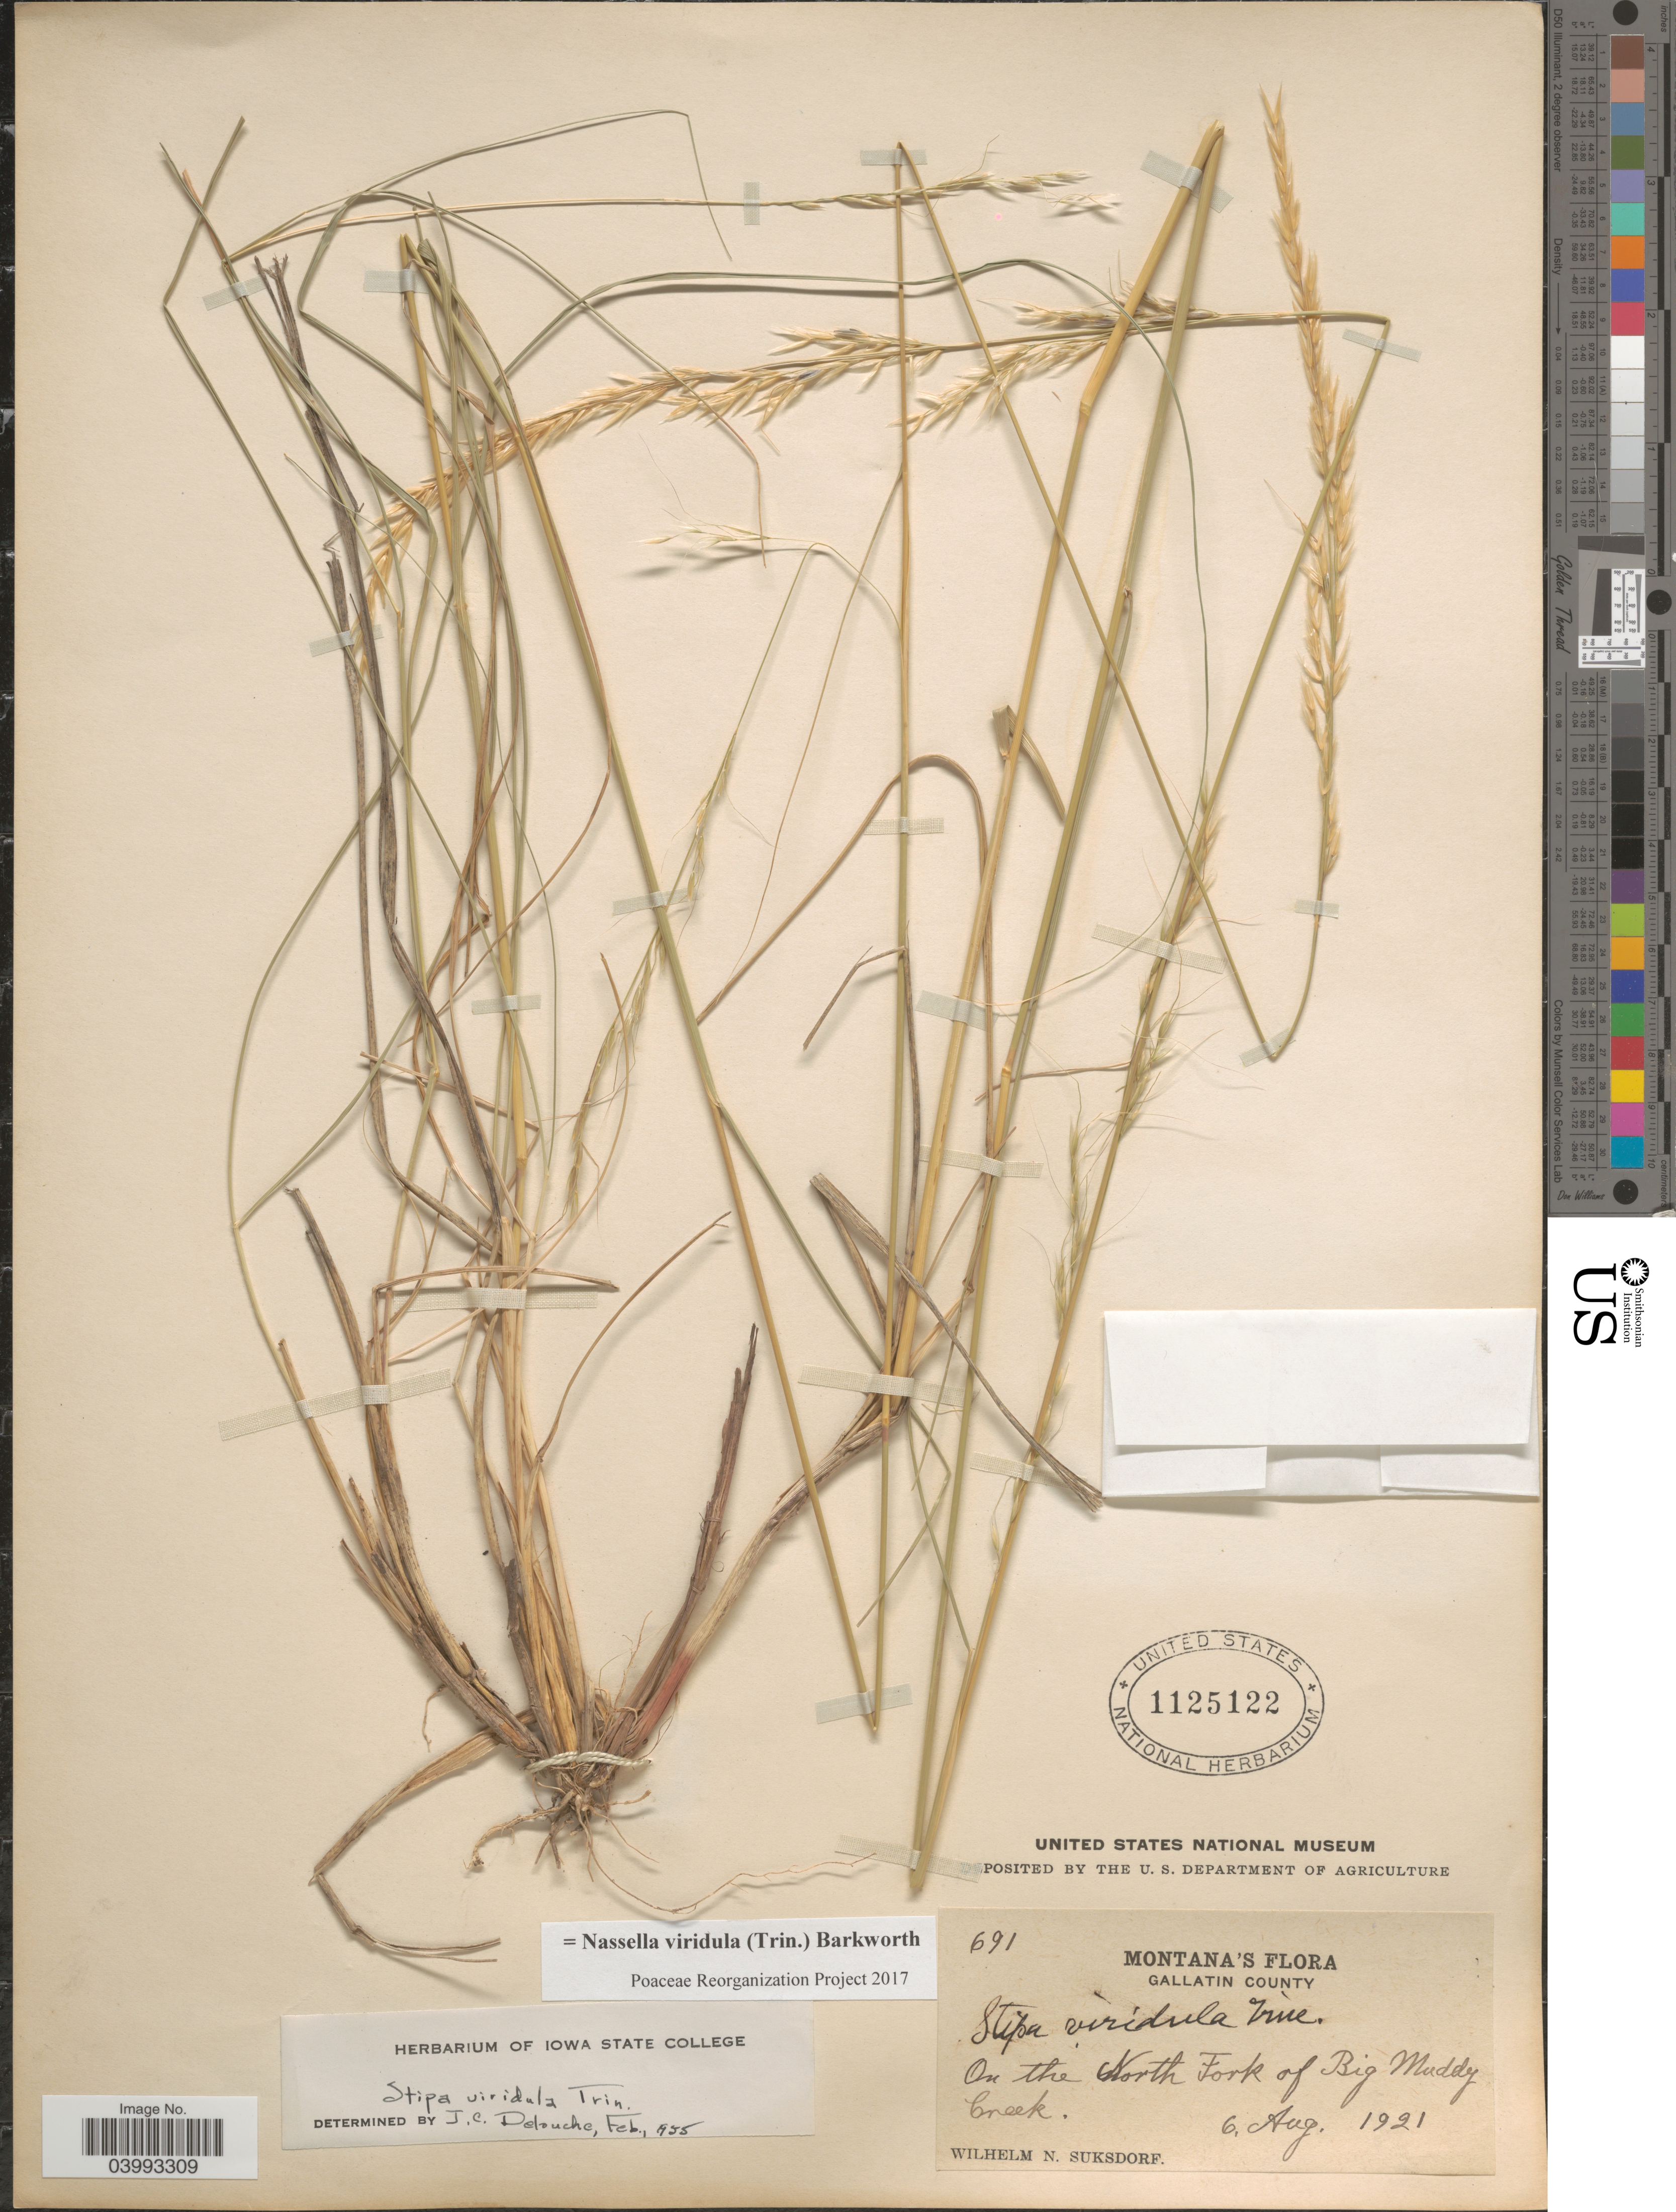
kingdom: Plantae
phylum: Tracheophyta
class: Liliopsida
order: Poales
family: Poaceae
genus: Nassella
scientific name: Nassella viridula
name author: (Trin.) Barkworth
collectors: W. N. Suksdorf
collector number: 691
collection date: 1921-08-06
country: United States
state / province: Montana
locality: Gallatin County. On the North Fork of Big Muddy Creek.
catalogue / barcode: US 1125122